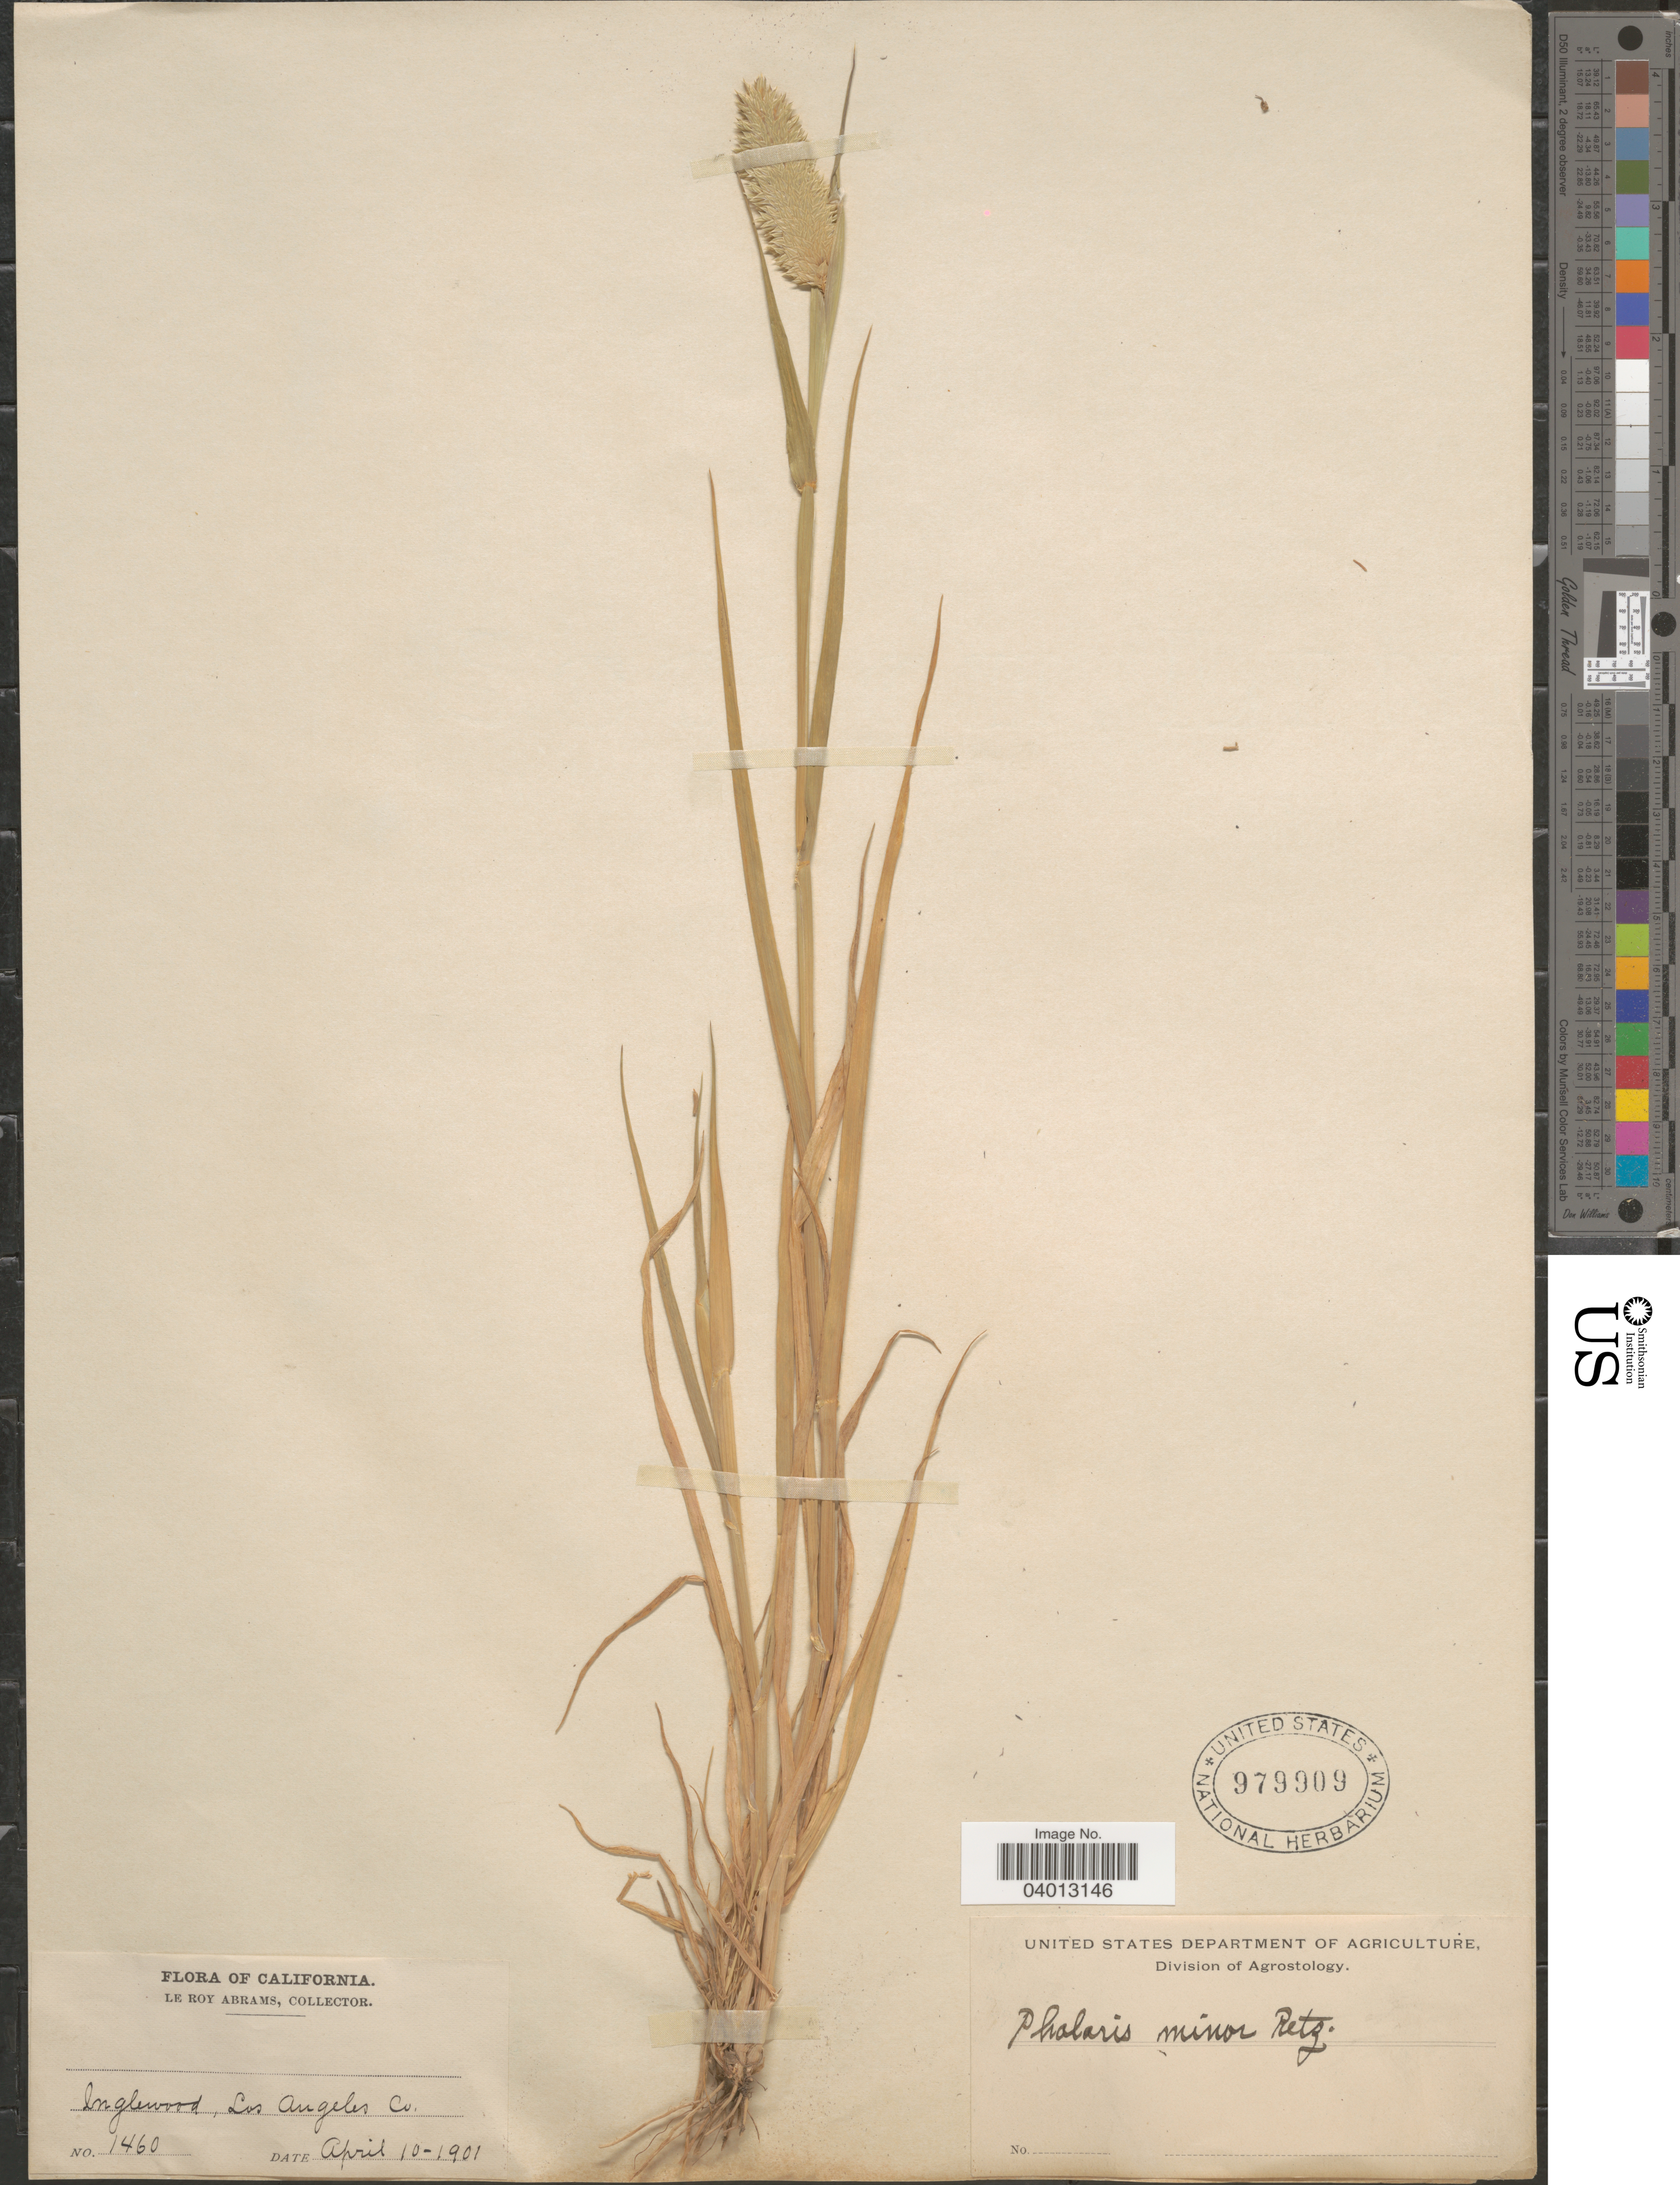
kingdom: Plantae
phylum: Tracheophyta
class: Liliopsida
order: Poales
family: Poaceae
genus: Phalaris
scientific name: Phalaris minor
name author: Retz.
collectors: L. Abrams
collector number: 1460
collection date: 1901-04-10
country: United States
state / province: California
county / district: Los Angeles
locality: Inglewood, Los Angeles Co.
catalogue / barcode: US 979909